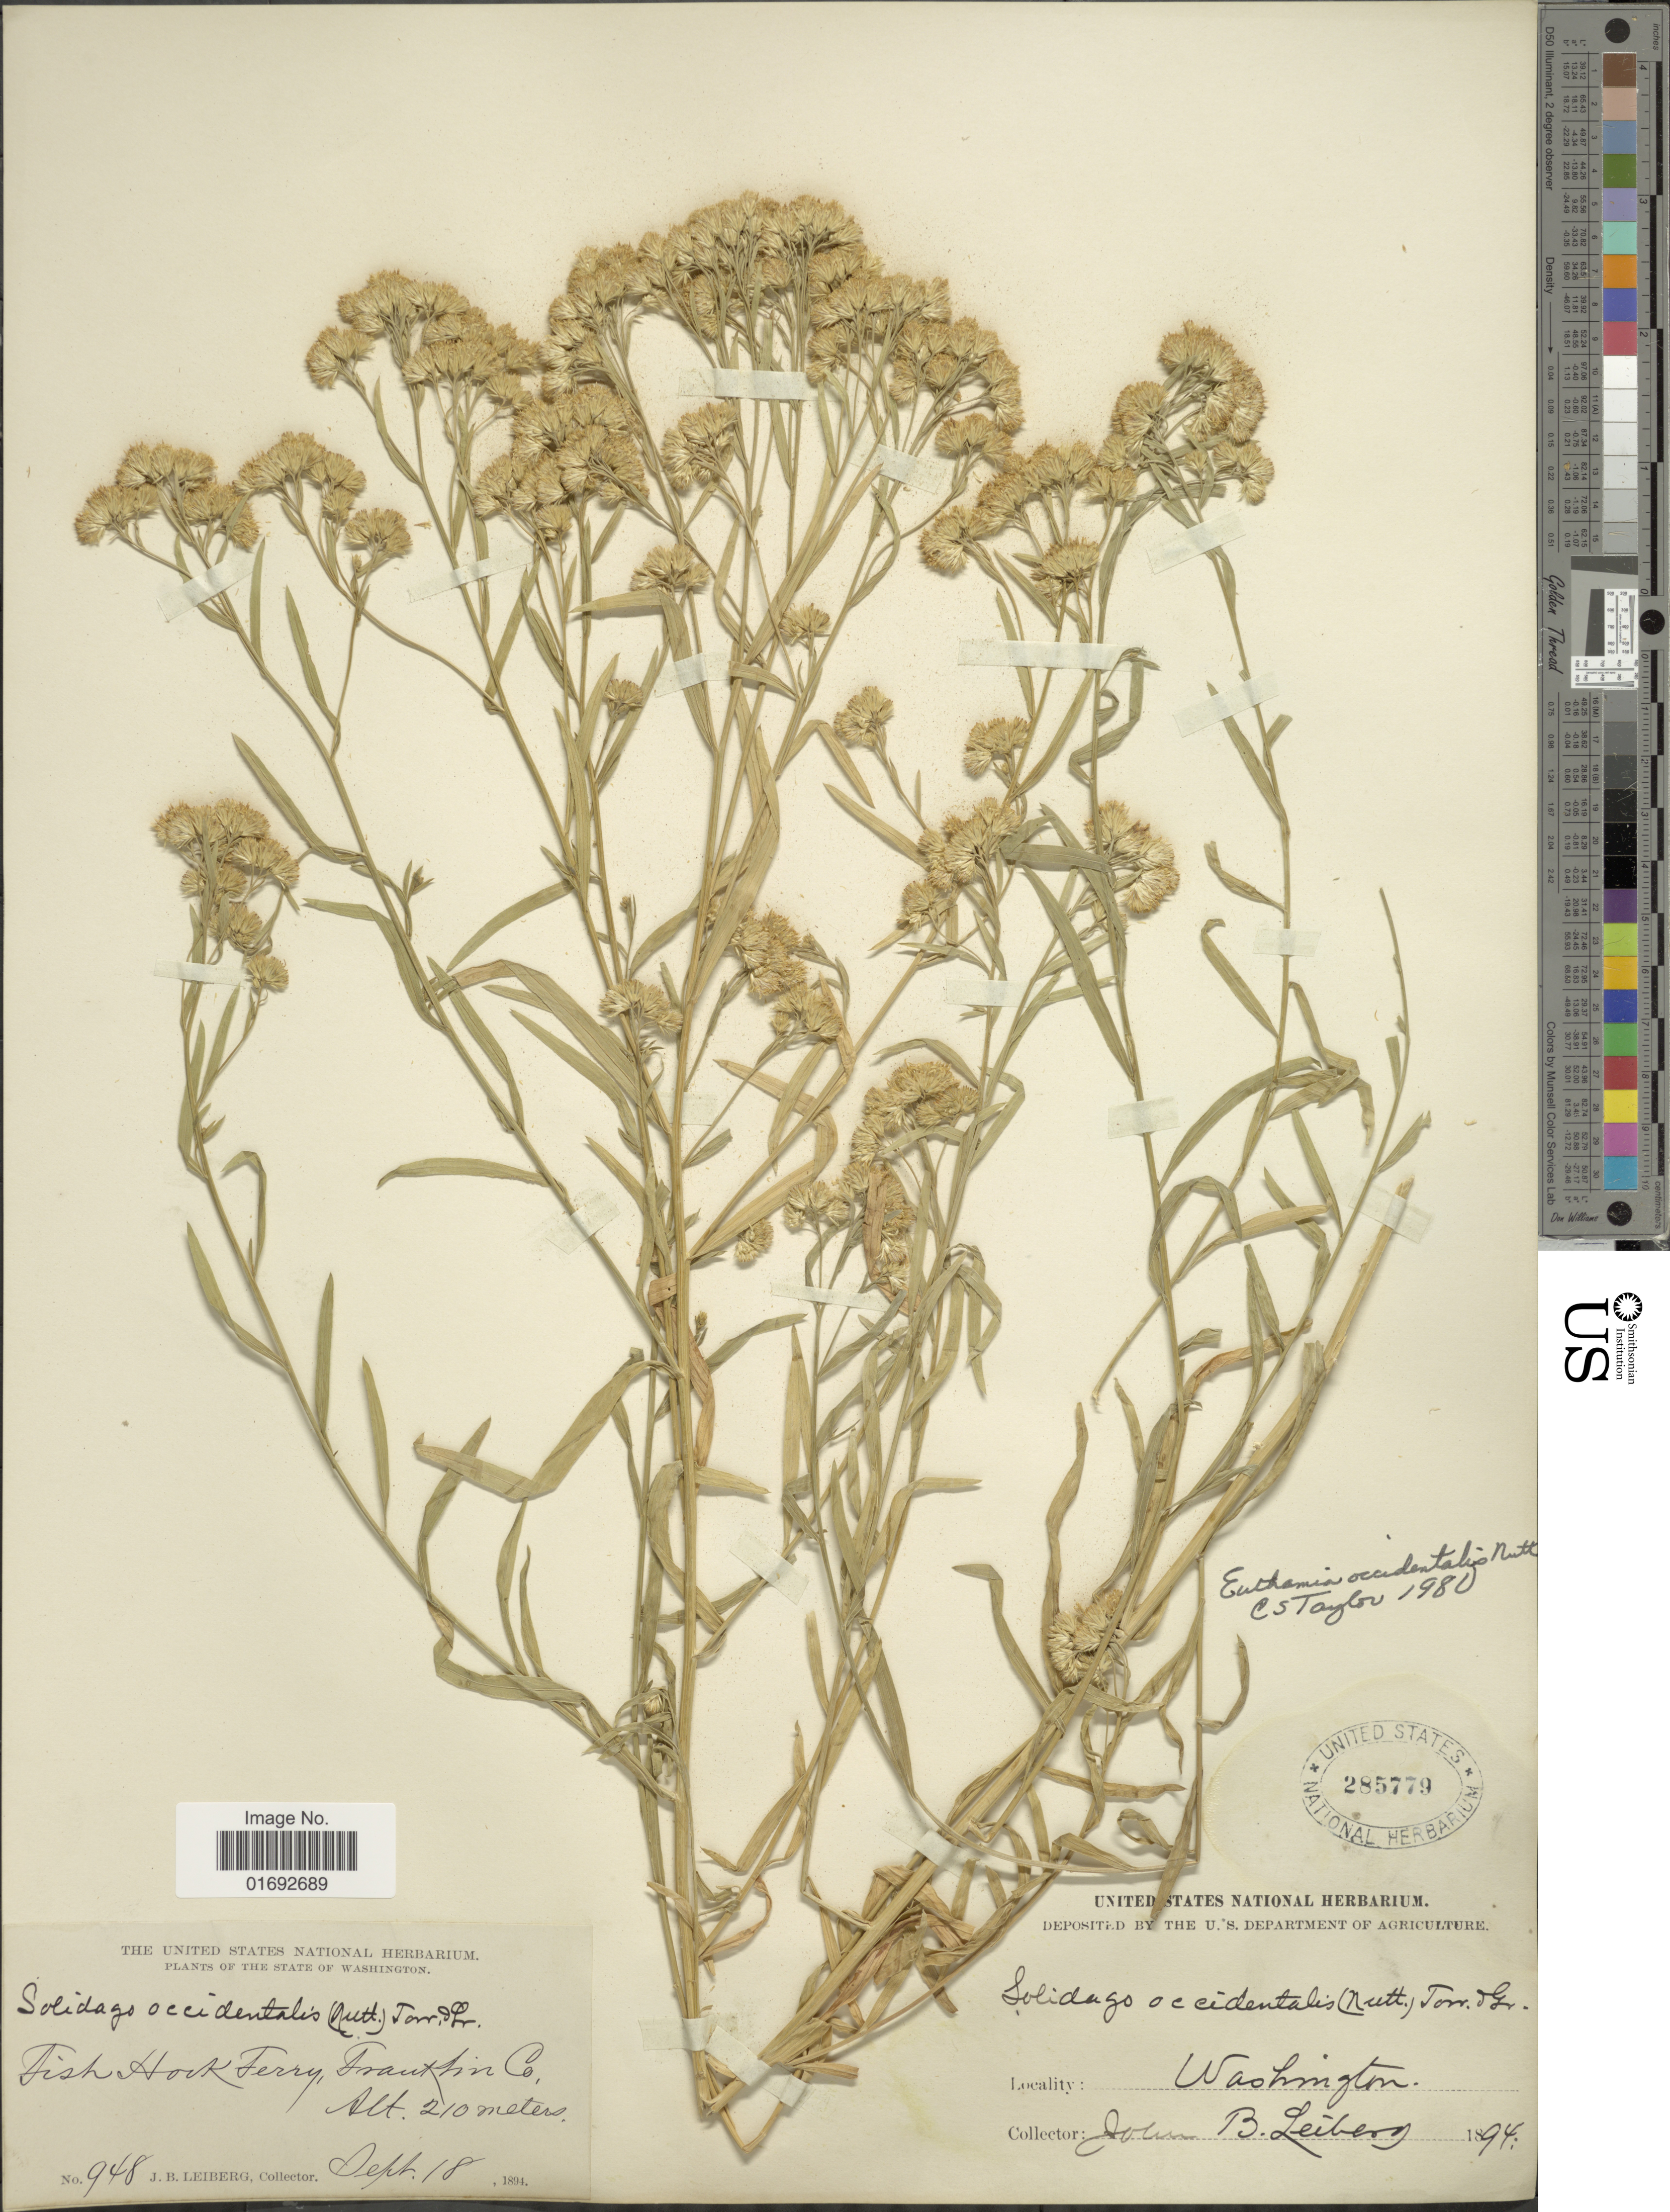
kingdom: Plantae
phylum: Tracheophyta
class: Magnoliopsida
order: Asterales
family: Asteraceae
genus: Euthamia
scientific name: Euthamia occidentalis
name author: Nutt.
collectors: J. B. Leiberg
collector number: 948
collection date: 1894-09-18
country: United States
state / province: Washington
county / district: Franklin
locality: Fish Hook Ferry, Franklin Co.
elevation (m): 210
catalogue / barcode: US 285779